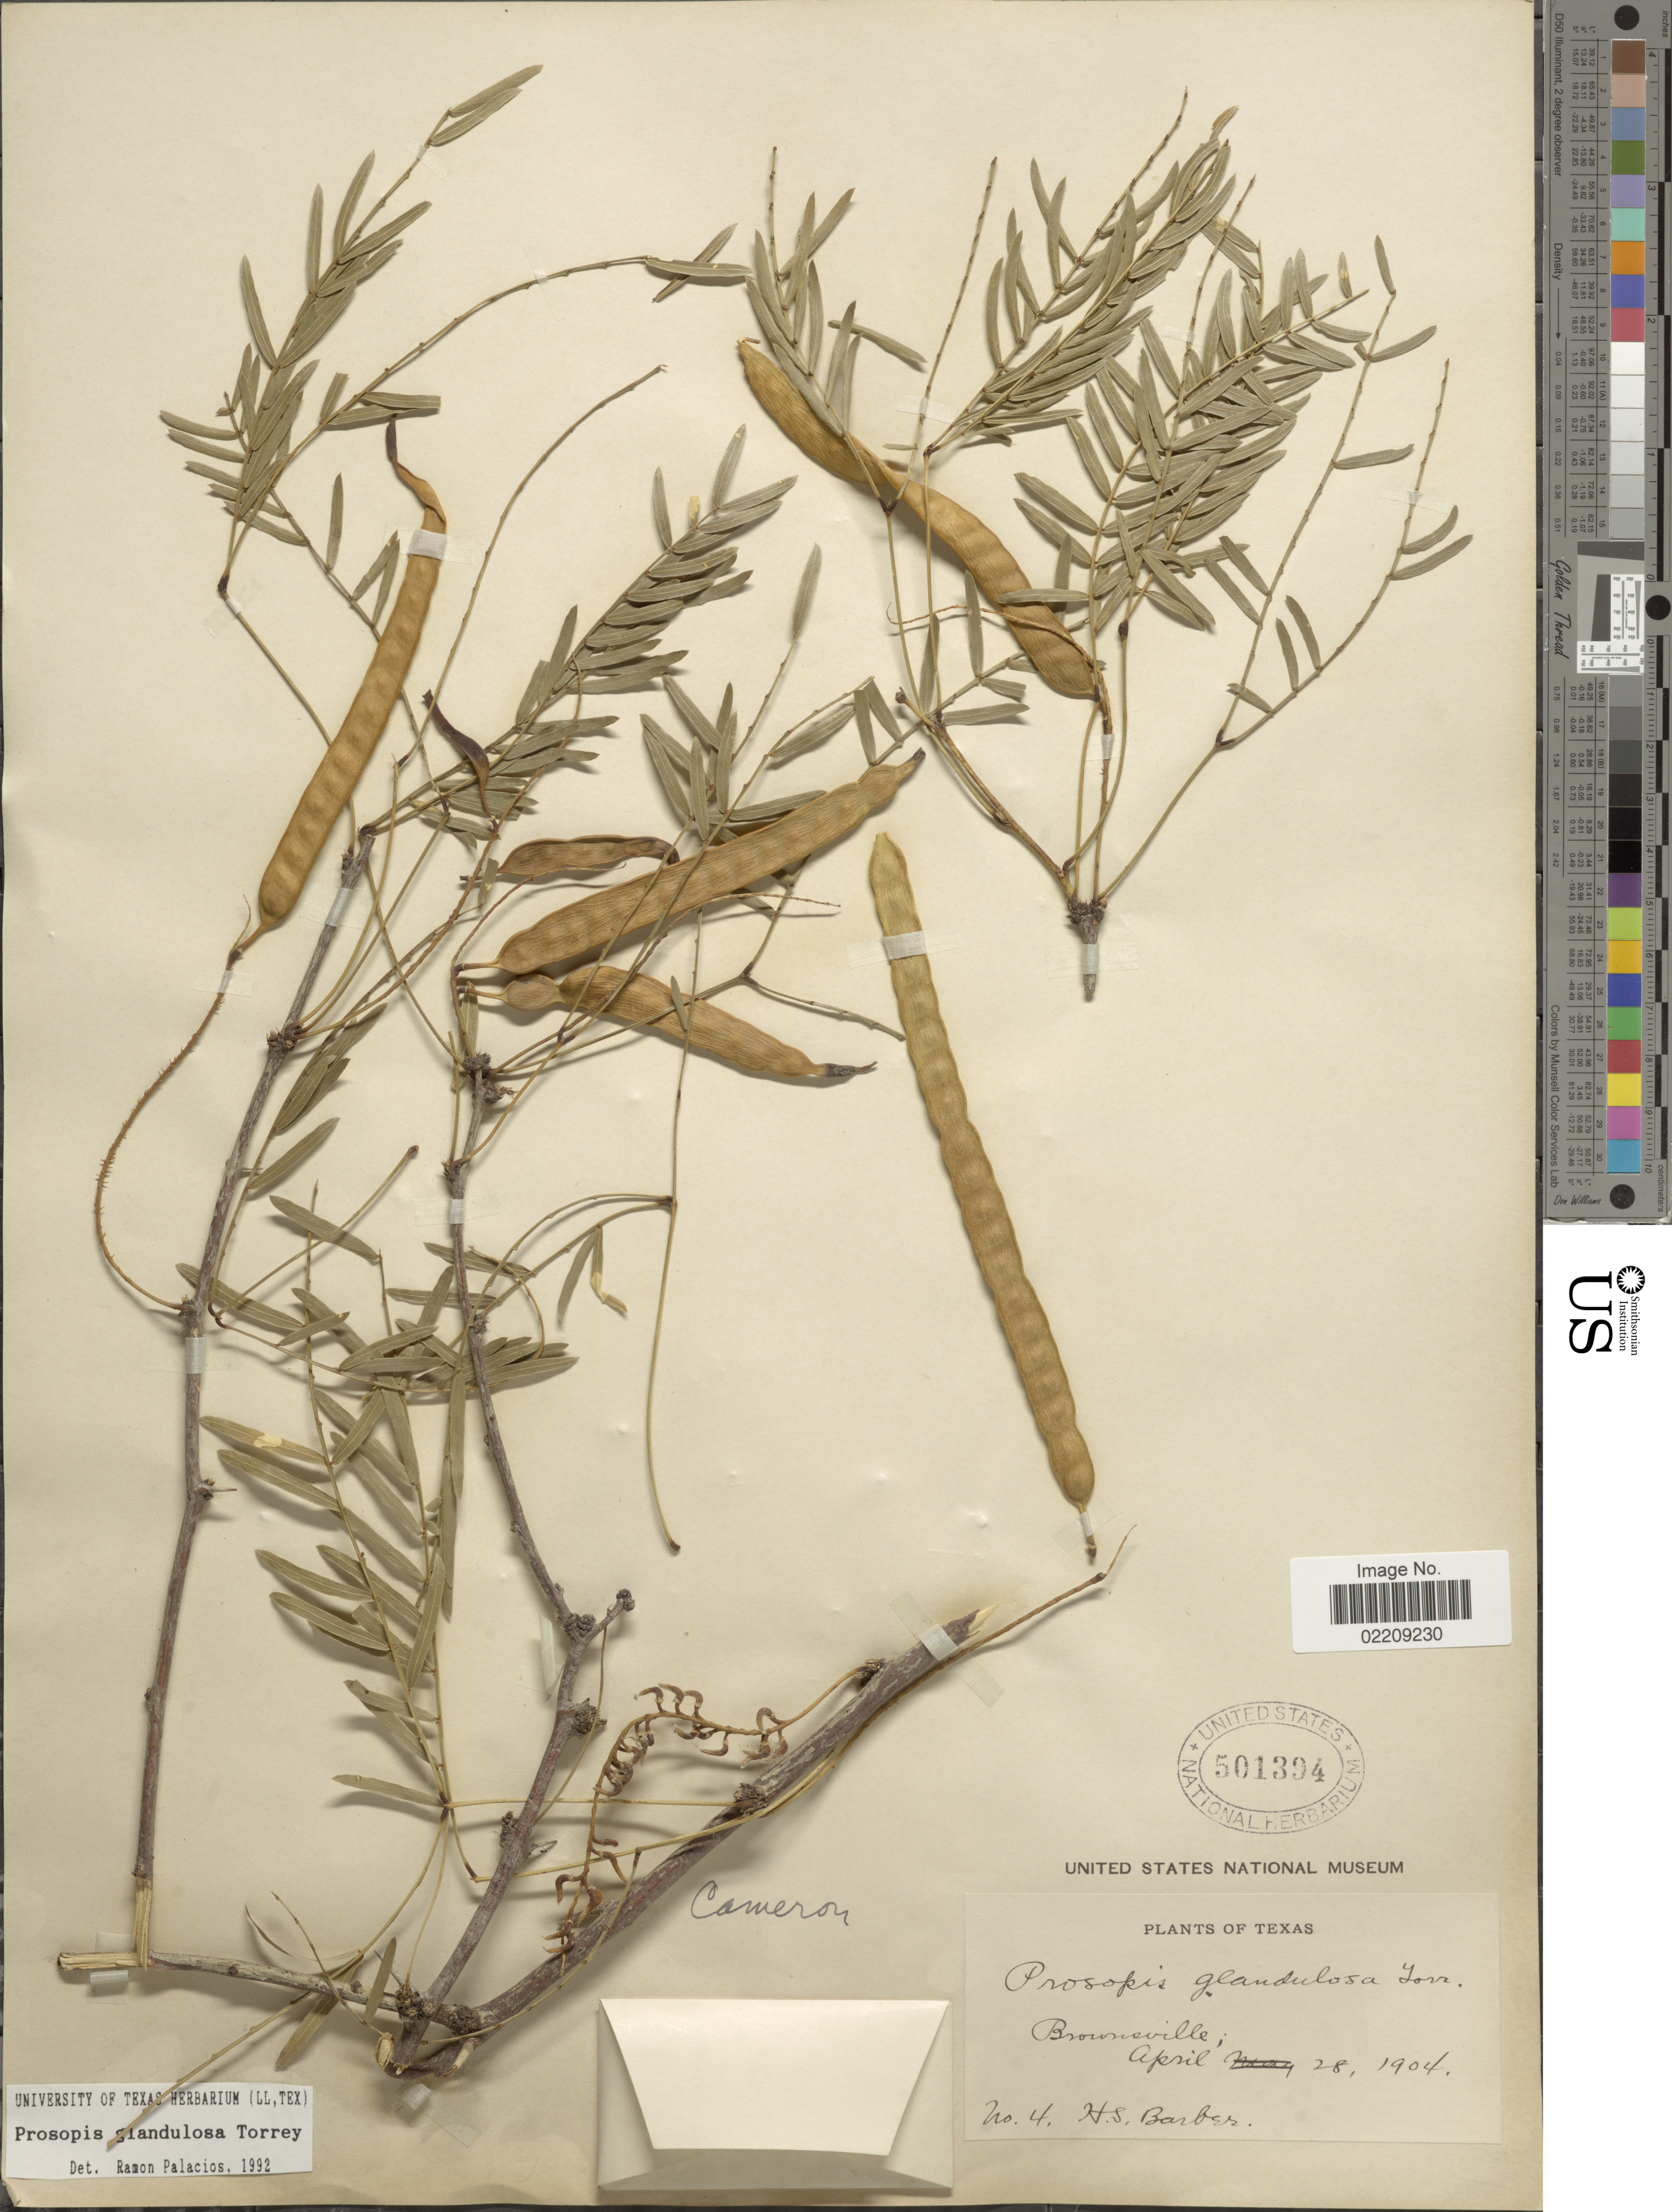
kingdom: Plantae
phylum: Tracheophyta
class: Magnoliopsida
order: Fabales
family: Fabaceae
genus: Neltuma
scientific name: Neltuma glandulosa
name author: (Torr.) Britton & Rose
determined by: Strong, Mark T., (BOT), Smithsonian Institution - National Museum of Natural History (UNITED STATES)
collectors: H. Barber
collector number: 4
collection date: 1904-04-28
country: United States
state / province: Texas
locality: Brownsville, Cameron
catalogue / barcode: US 501394